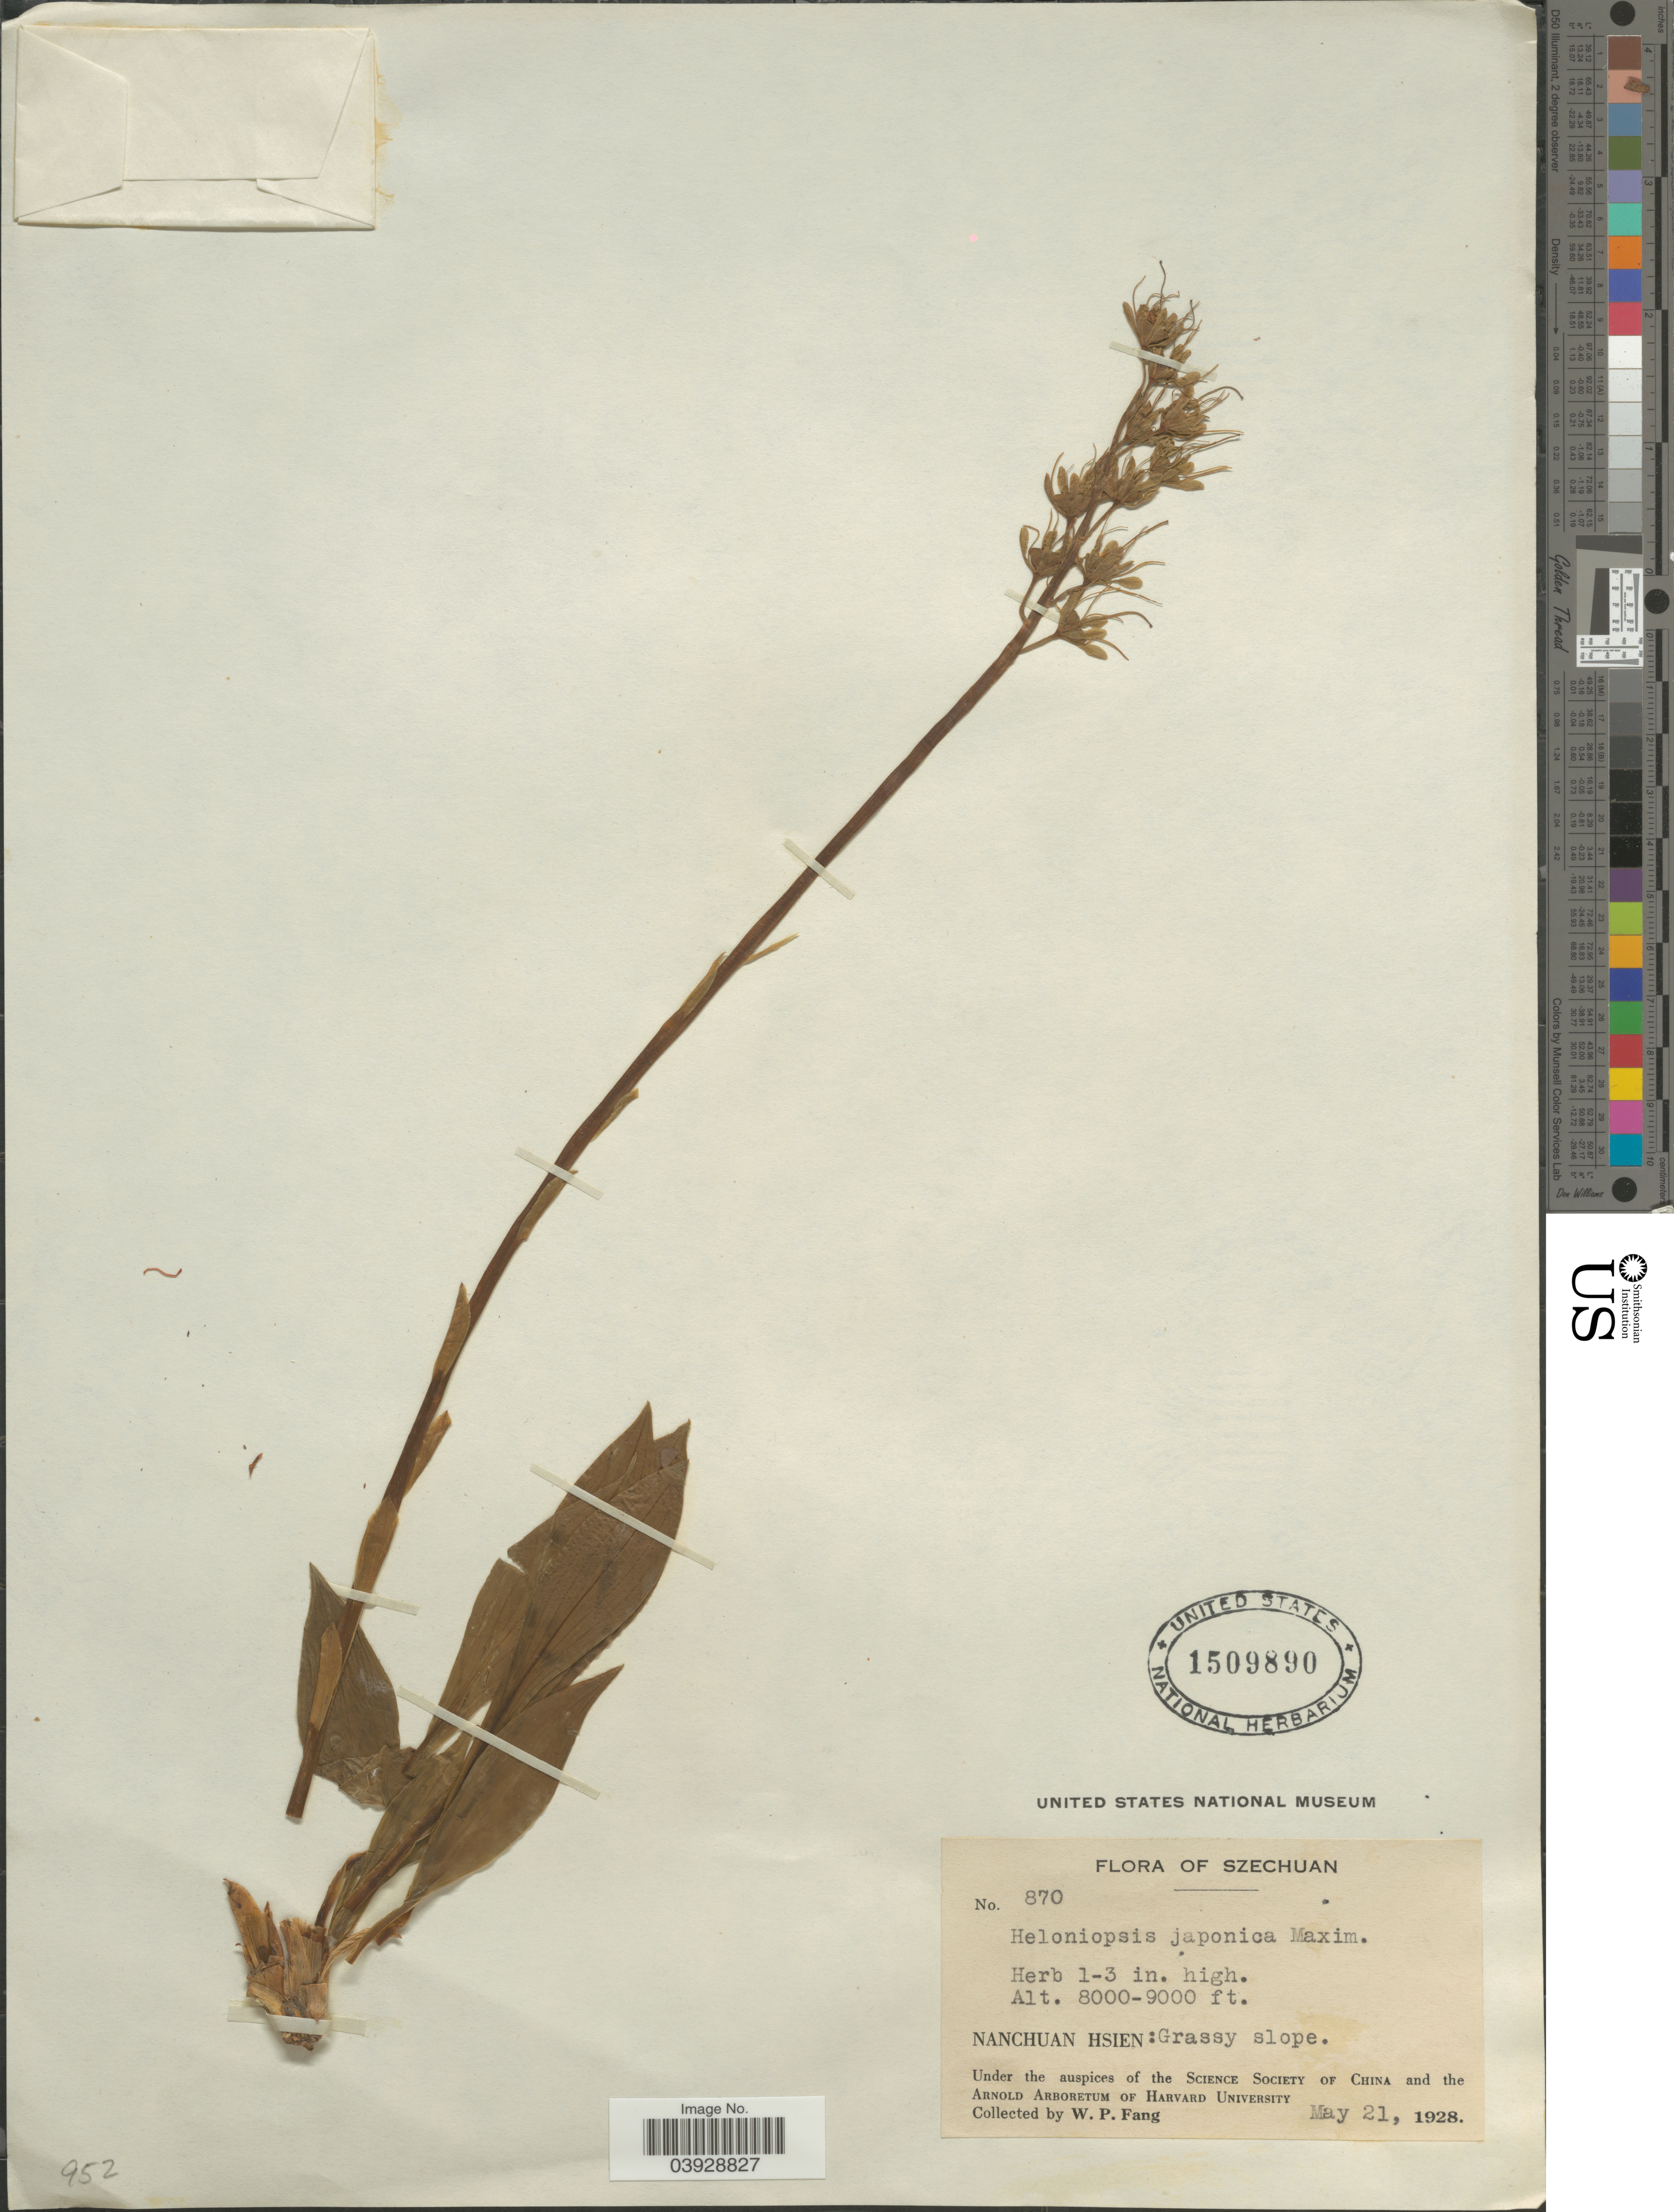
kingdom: Plantae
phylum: Tracheophyta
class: Liliopsida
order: Liliales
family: Melanthiaceae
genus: Heloniopsis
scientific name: Heloniopsis orientalis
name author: (Thunb.) C. Tanaka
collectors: W. P. Fang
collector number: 870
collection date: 1928-05-21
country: China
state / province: Sichuan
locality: Szechuan. Nanchuan Hsien.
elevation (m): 2438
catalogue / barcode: US 1509890